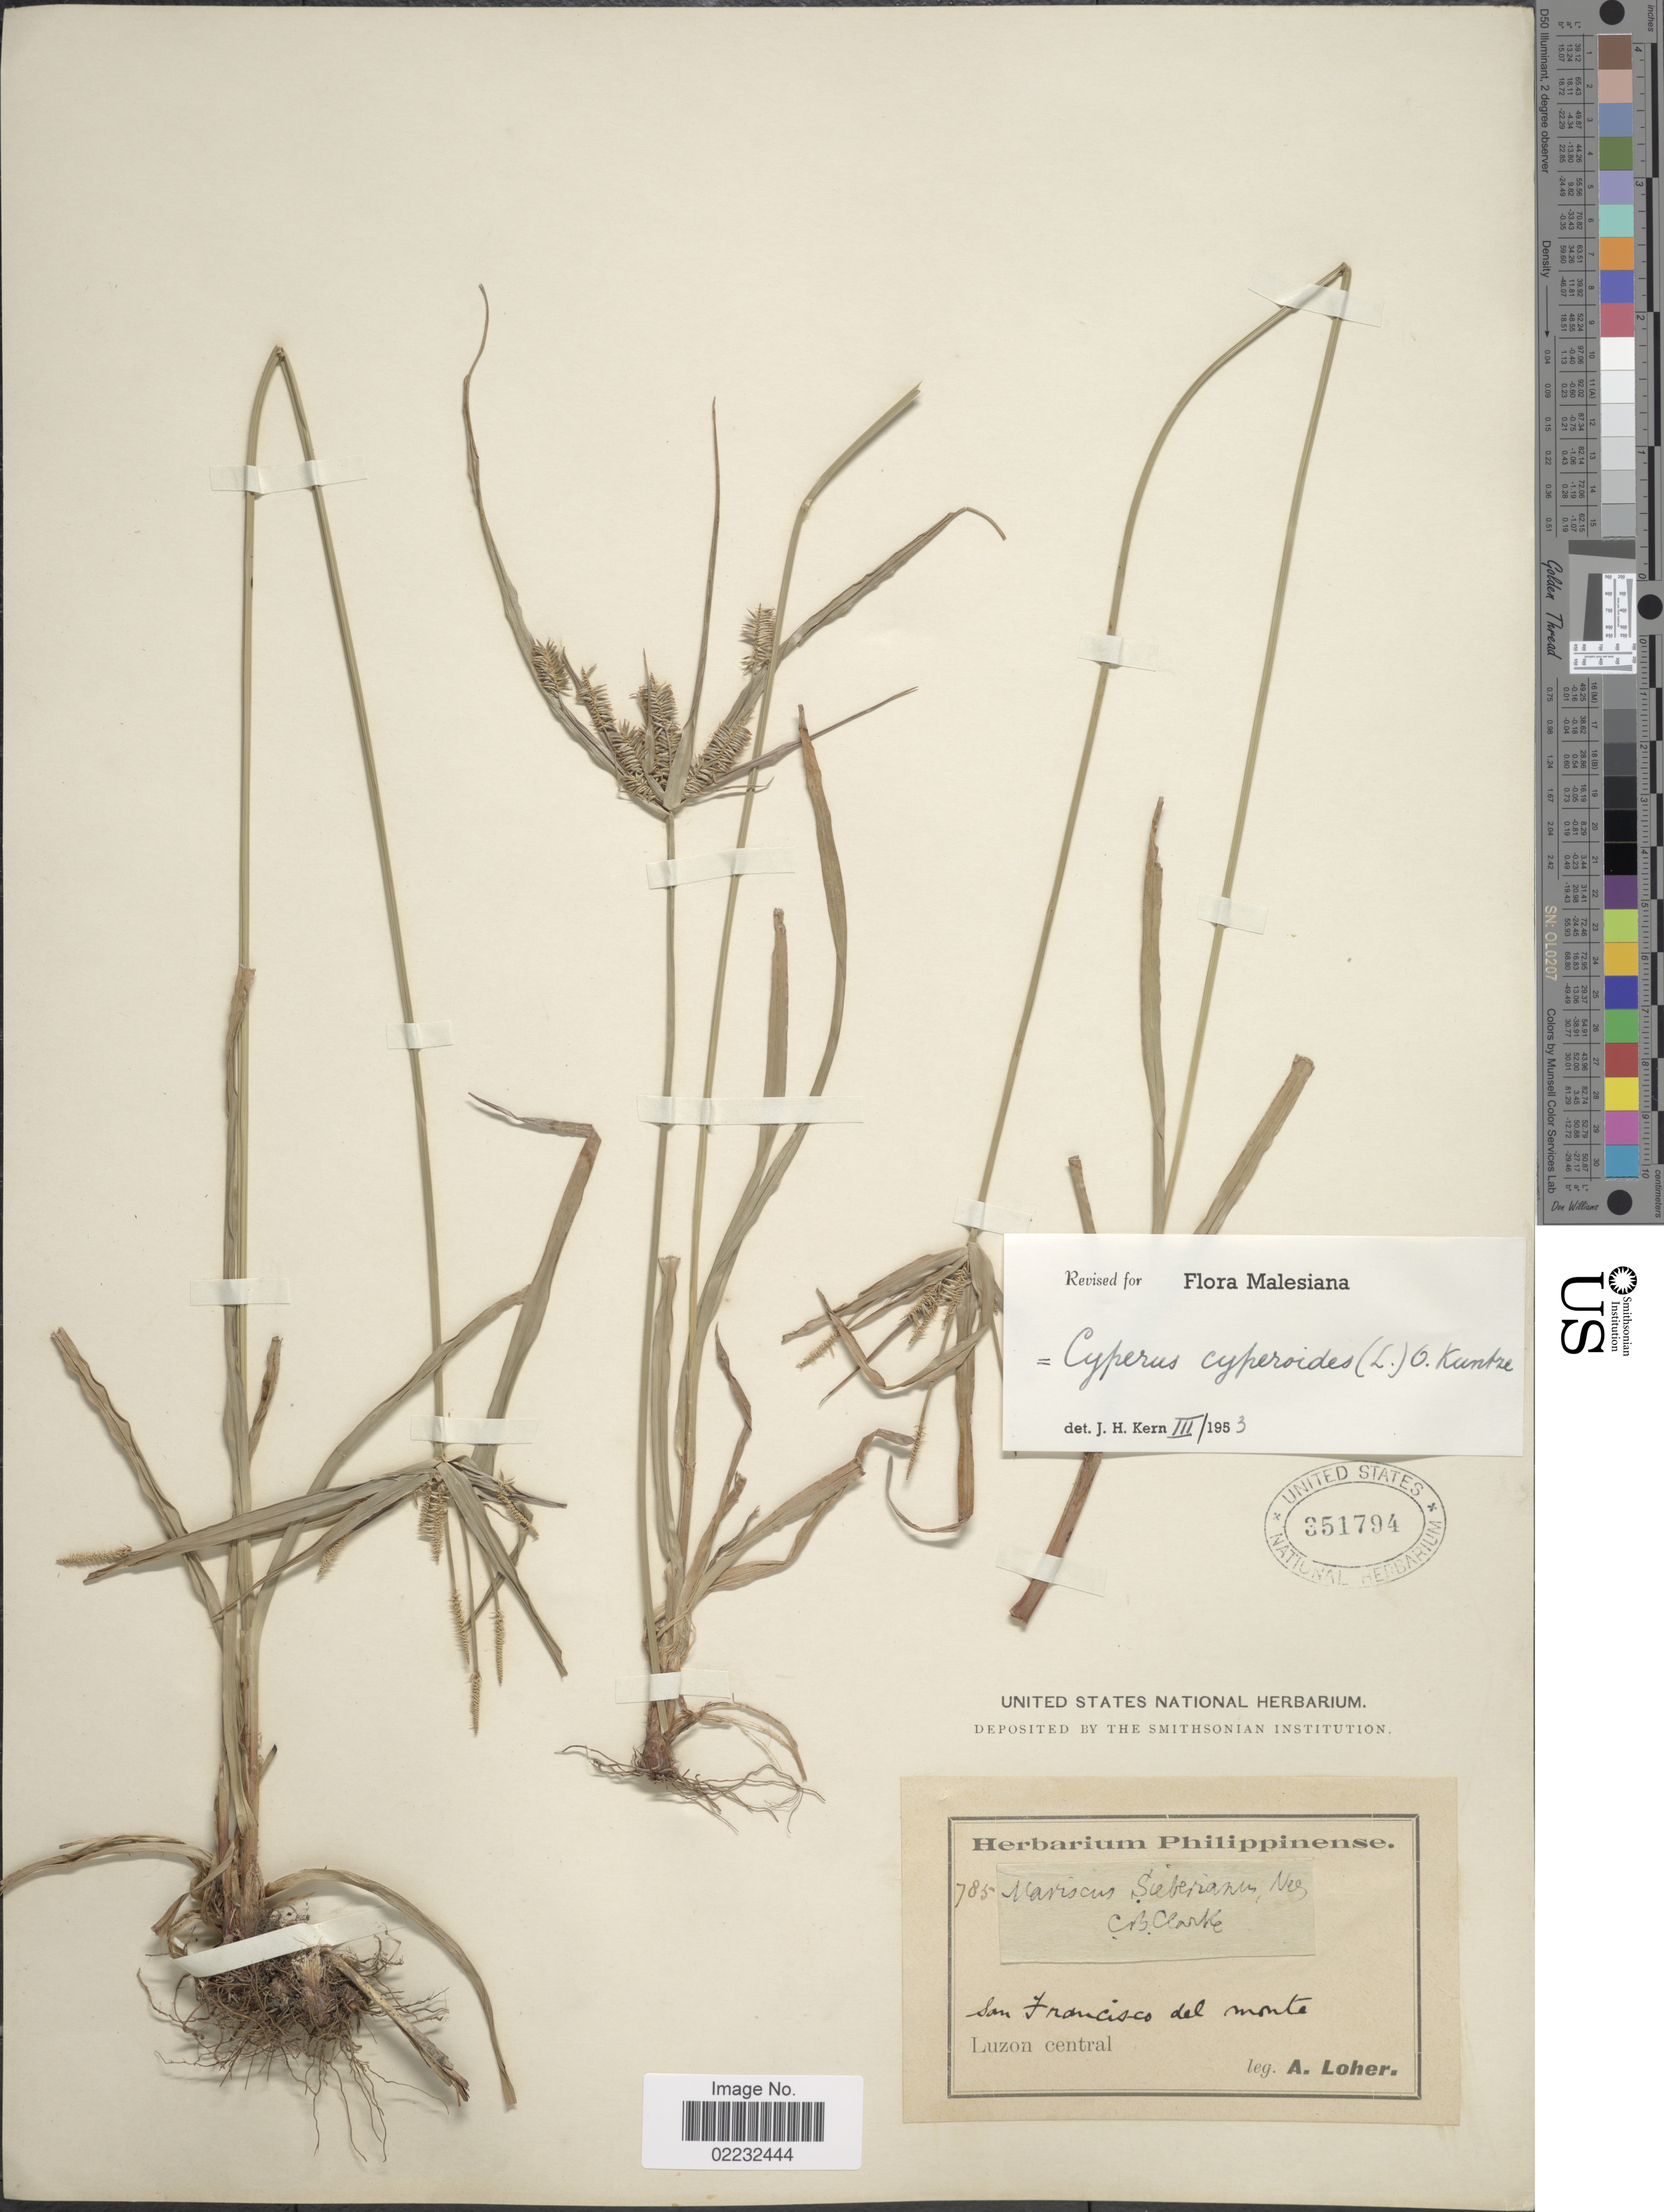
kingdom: Plantae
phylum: Tracheophyta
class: Liliopsida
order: Poales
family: Cyperaceae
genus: Cyperus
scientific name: Cyperus cyperoides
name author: (L.) Kuntze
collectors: A. Loher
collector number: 785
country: Philippines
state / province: National Capital Region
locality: San Francisco del monte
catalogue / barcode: US 351794